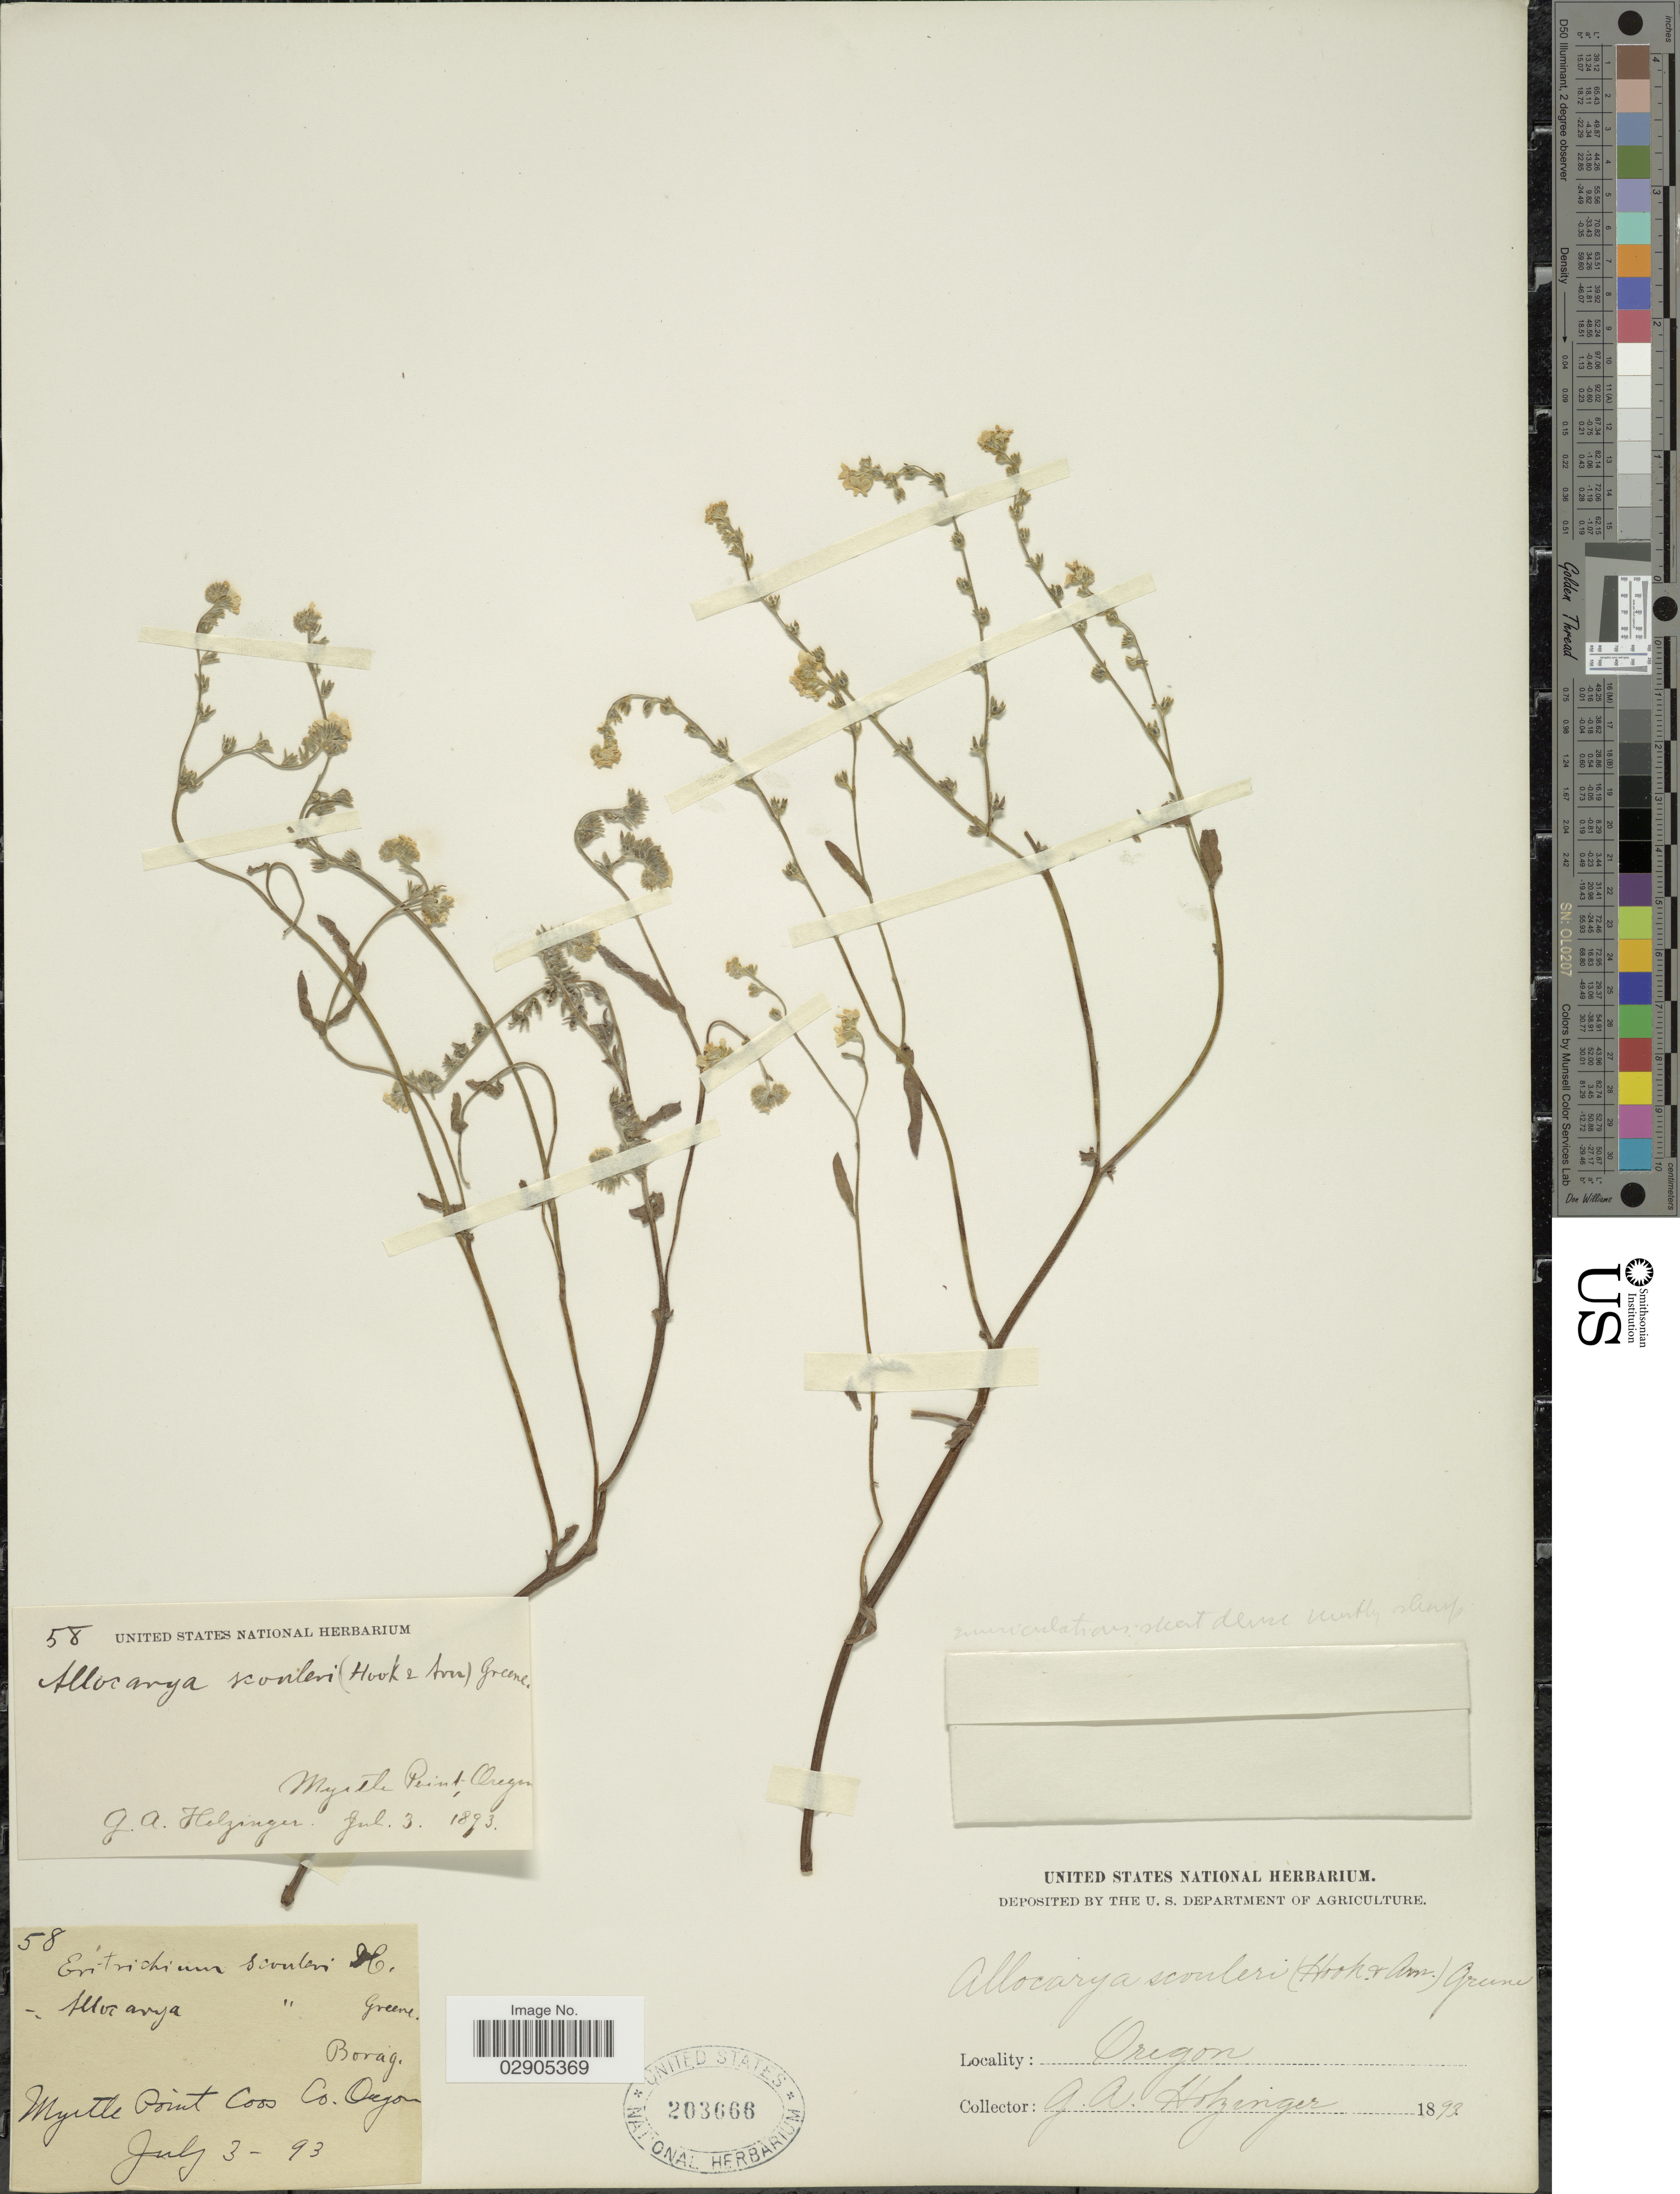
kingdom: Plantae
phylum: Tracheophyta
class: Magnoliopsida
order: Boraginales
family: Boraginaceae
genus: Allocarya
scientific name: Allocarya scouleri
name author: (Hook. & Arn.) S.W. Greene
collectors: G. A. Holzinger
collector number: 58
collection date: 1893-07-03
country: United States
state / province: Oregon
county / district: Coos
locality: Myrthle Point Coos Co.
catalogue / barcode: US 203666